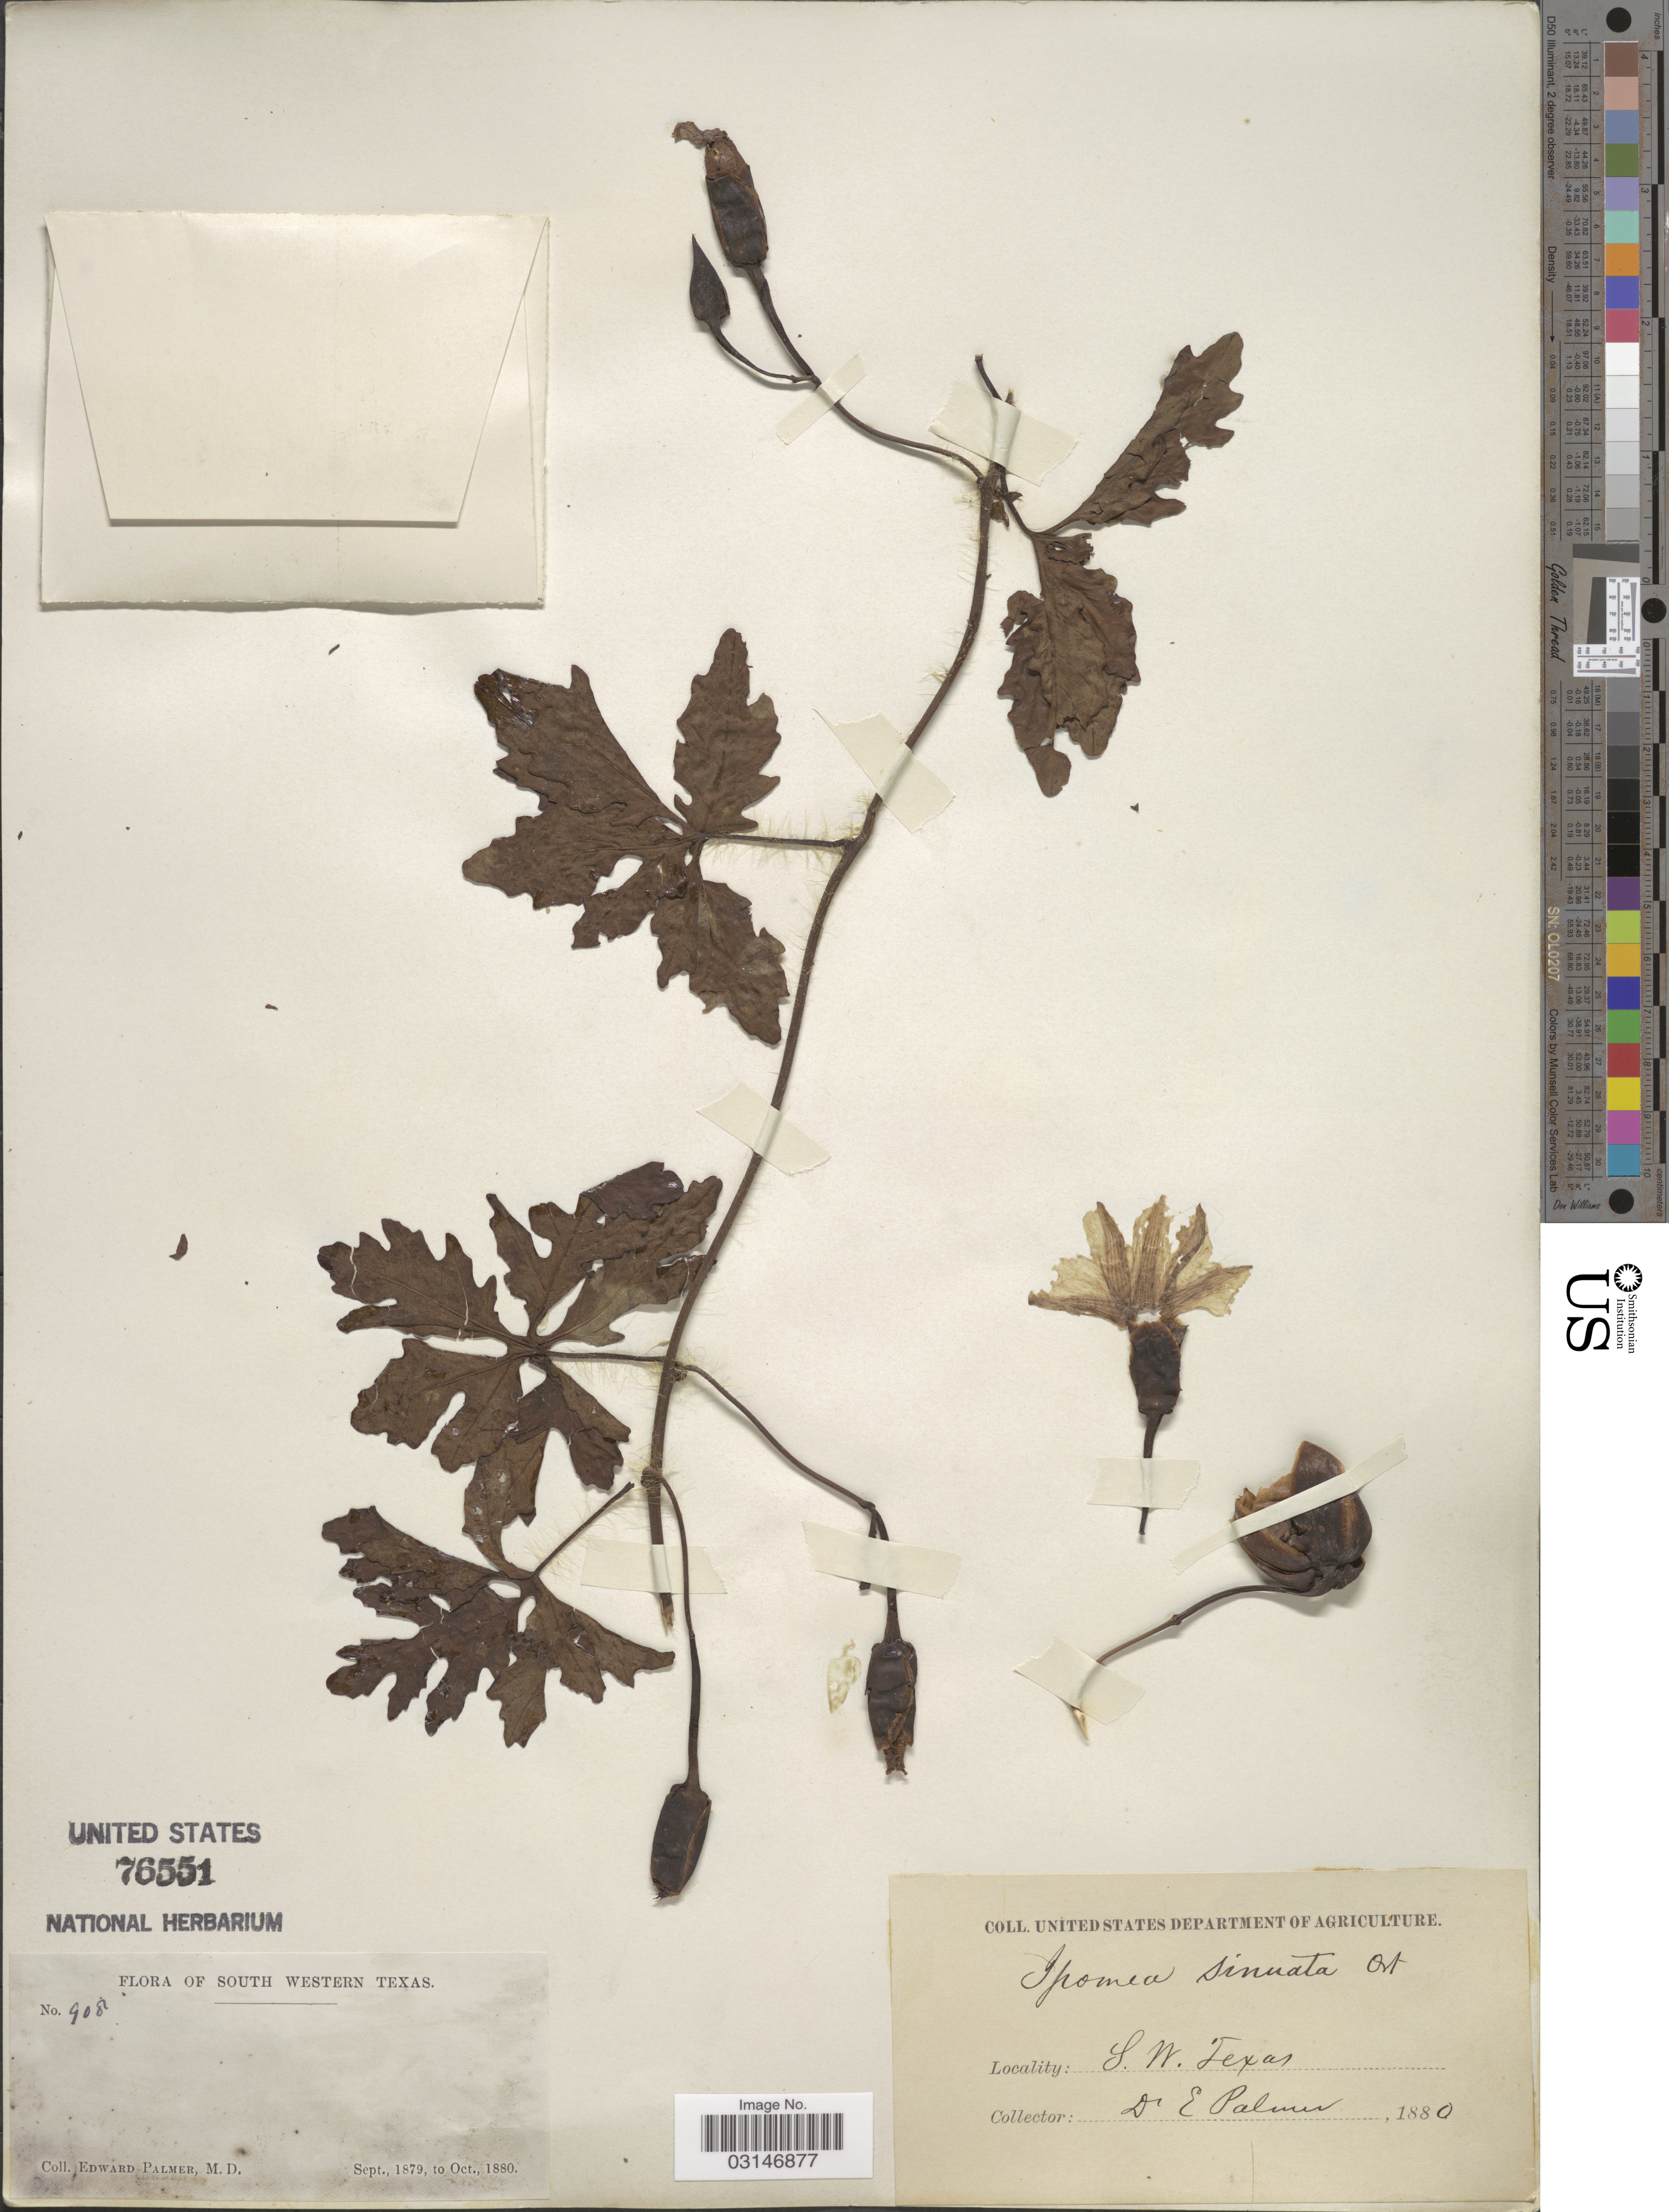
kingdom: Plantae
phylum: Tracheophyta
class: Magnoliopsida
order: Solanales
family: Convolvulaceae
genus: Distimake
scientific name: Distimake dissectus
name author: (Jacq.) A. R. Simões & Staples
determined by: Strong, Mark T., (BOT), Smithsonian Institution - National Museum of Natural History (UNITED STATES)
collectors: E. Palmer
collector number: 908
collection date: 1879-09/1880-10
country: United States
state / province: Texas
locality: South Western Texas.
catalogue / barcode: US 76551